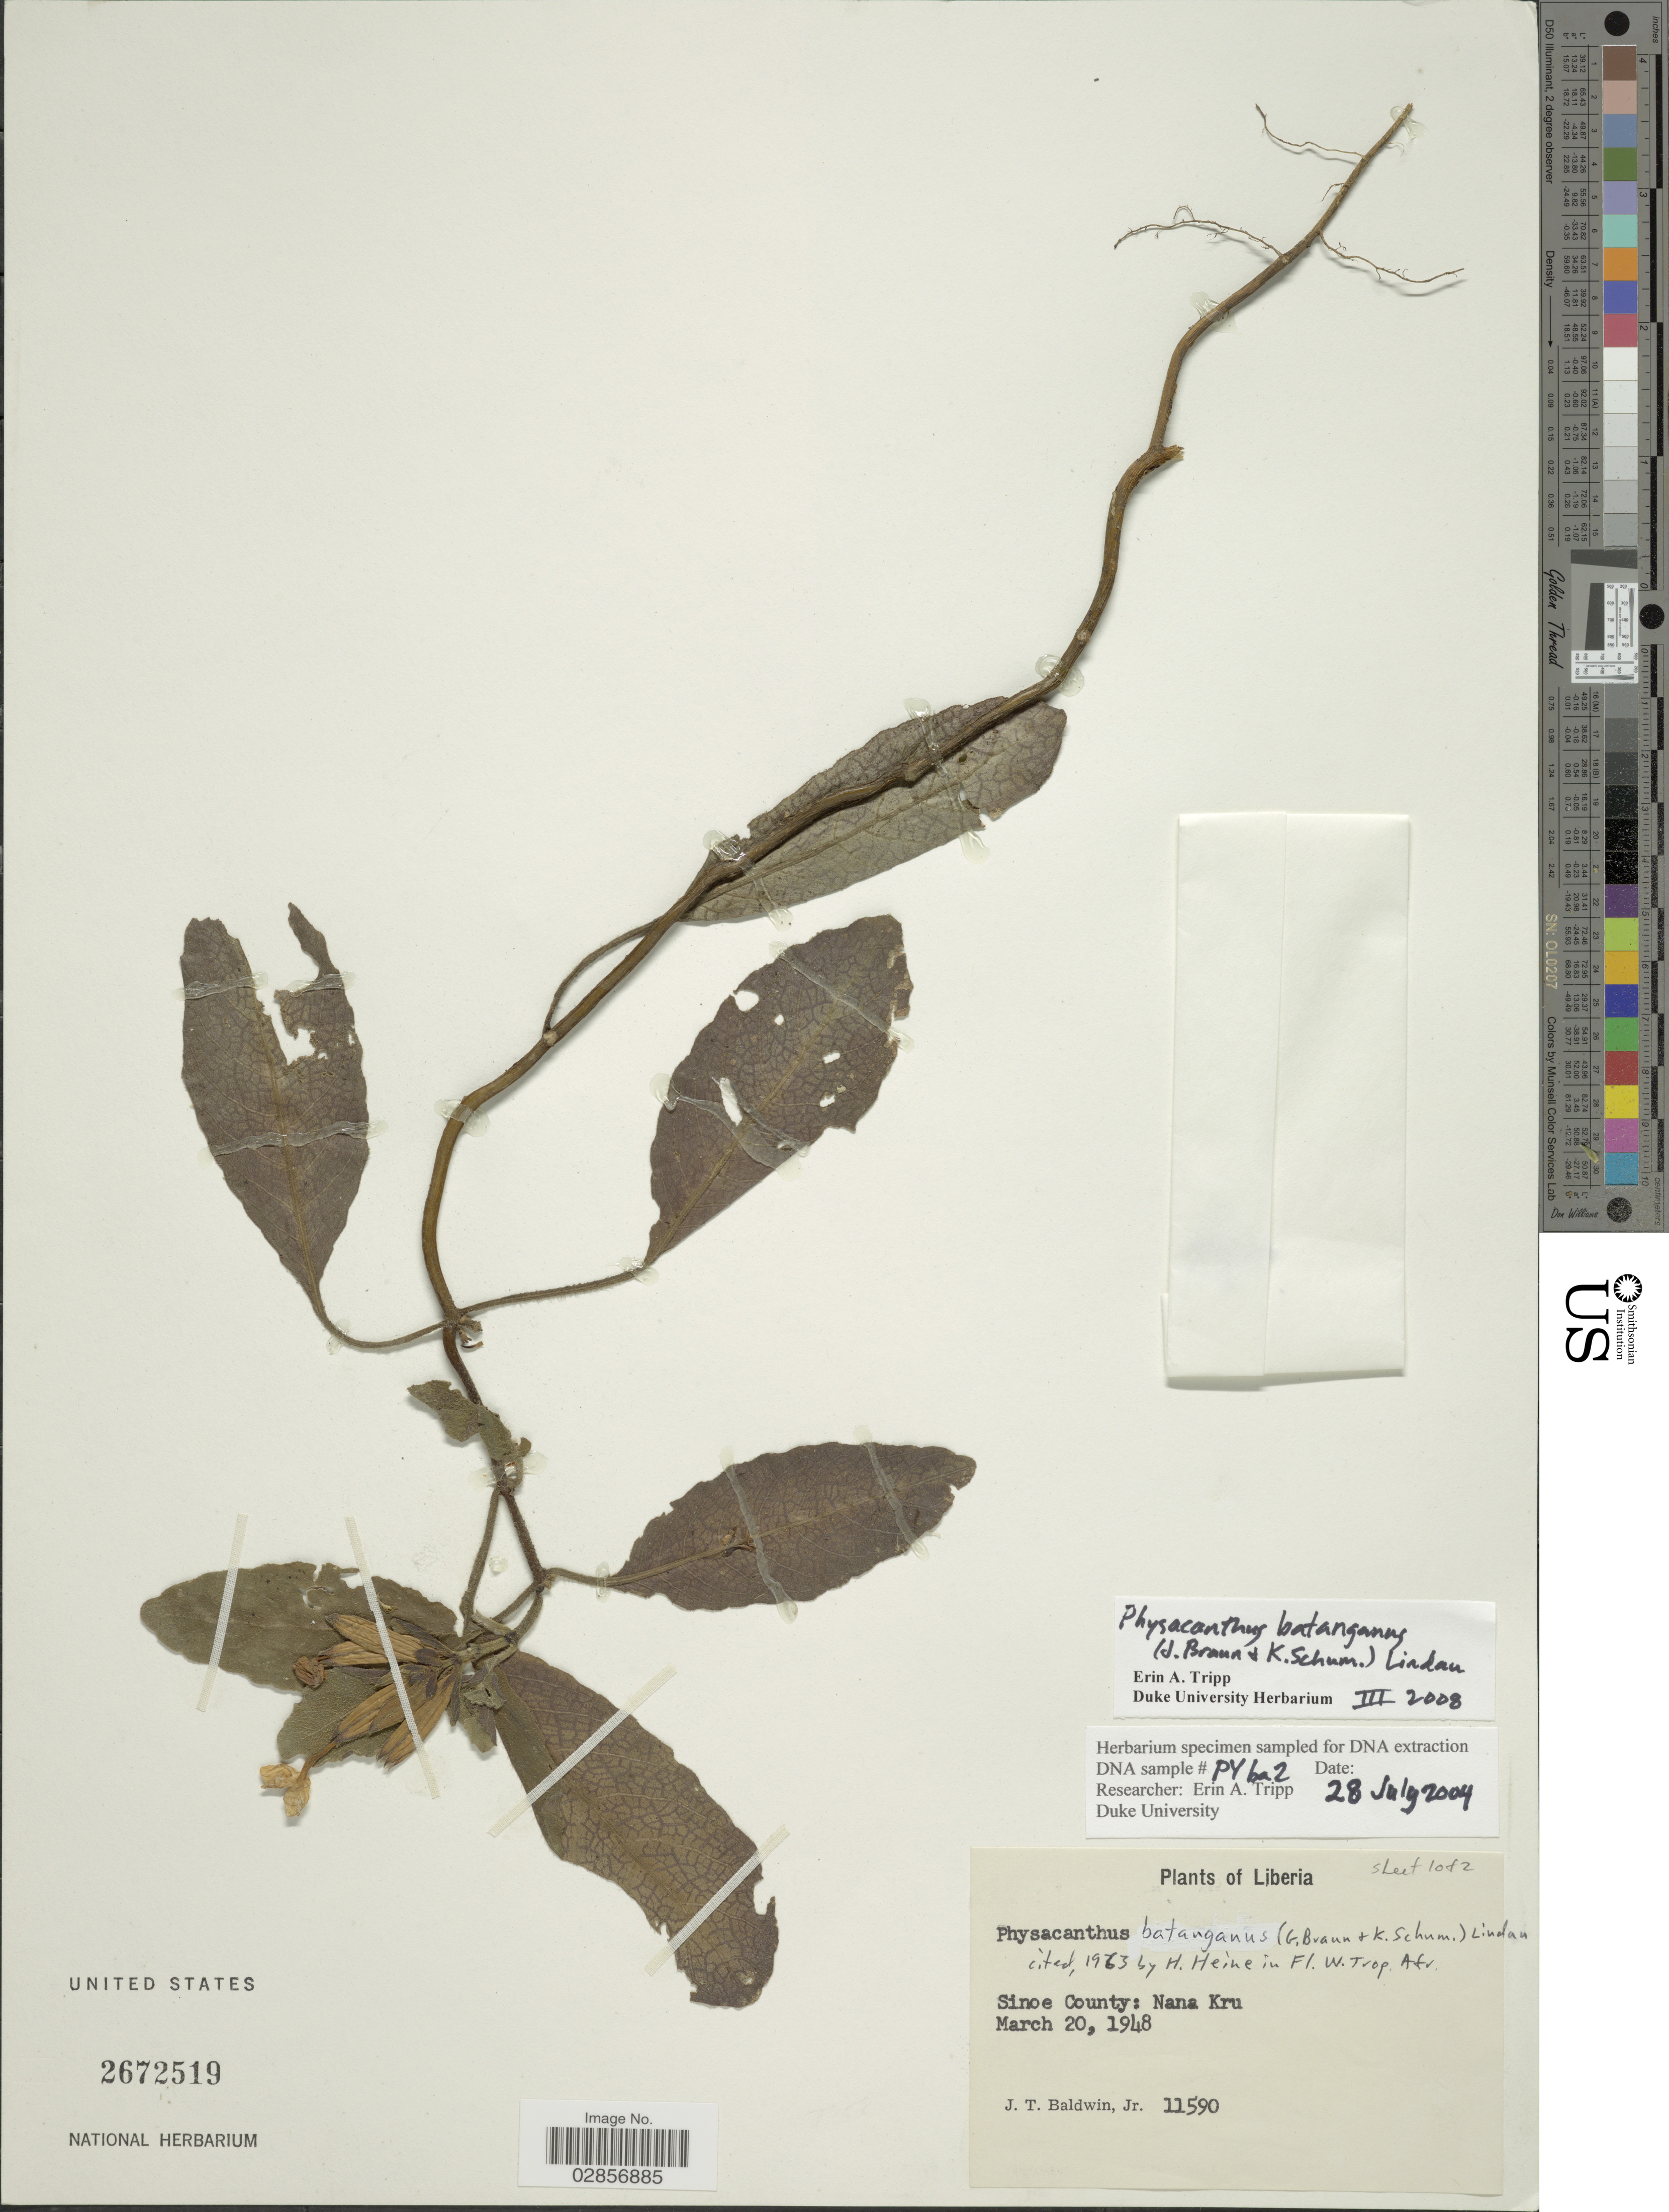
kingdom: Plantae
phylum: Tracheophyta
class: Magnoliopsida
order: Lamiales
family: Acanthaceae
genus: Physacanthus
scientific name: Physacanthus batanganus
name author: (G. Braun & K. Schum.) Lindau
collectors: J. T. Baldwin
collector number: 11590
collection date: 1948-03-20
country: Liberia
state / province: Sinoe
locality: Sinoe County: Nana Kru.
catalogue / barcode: US 2672519